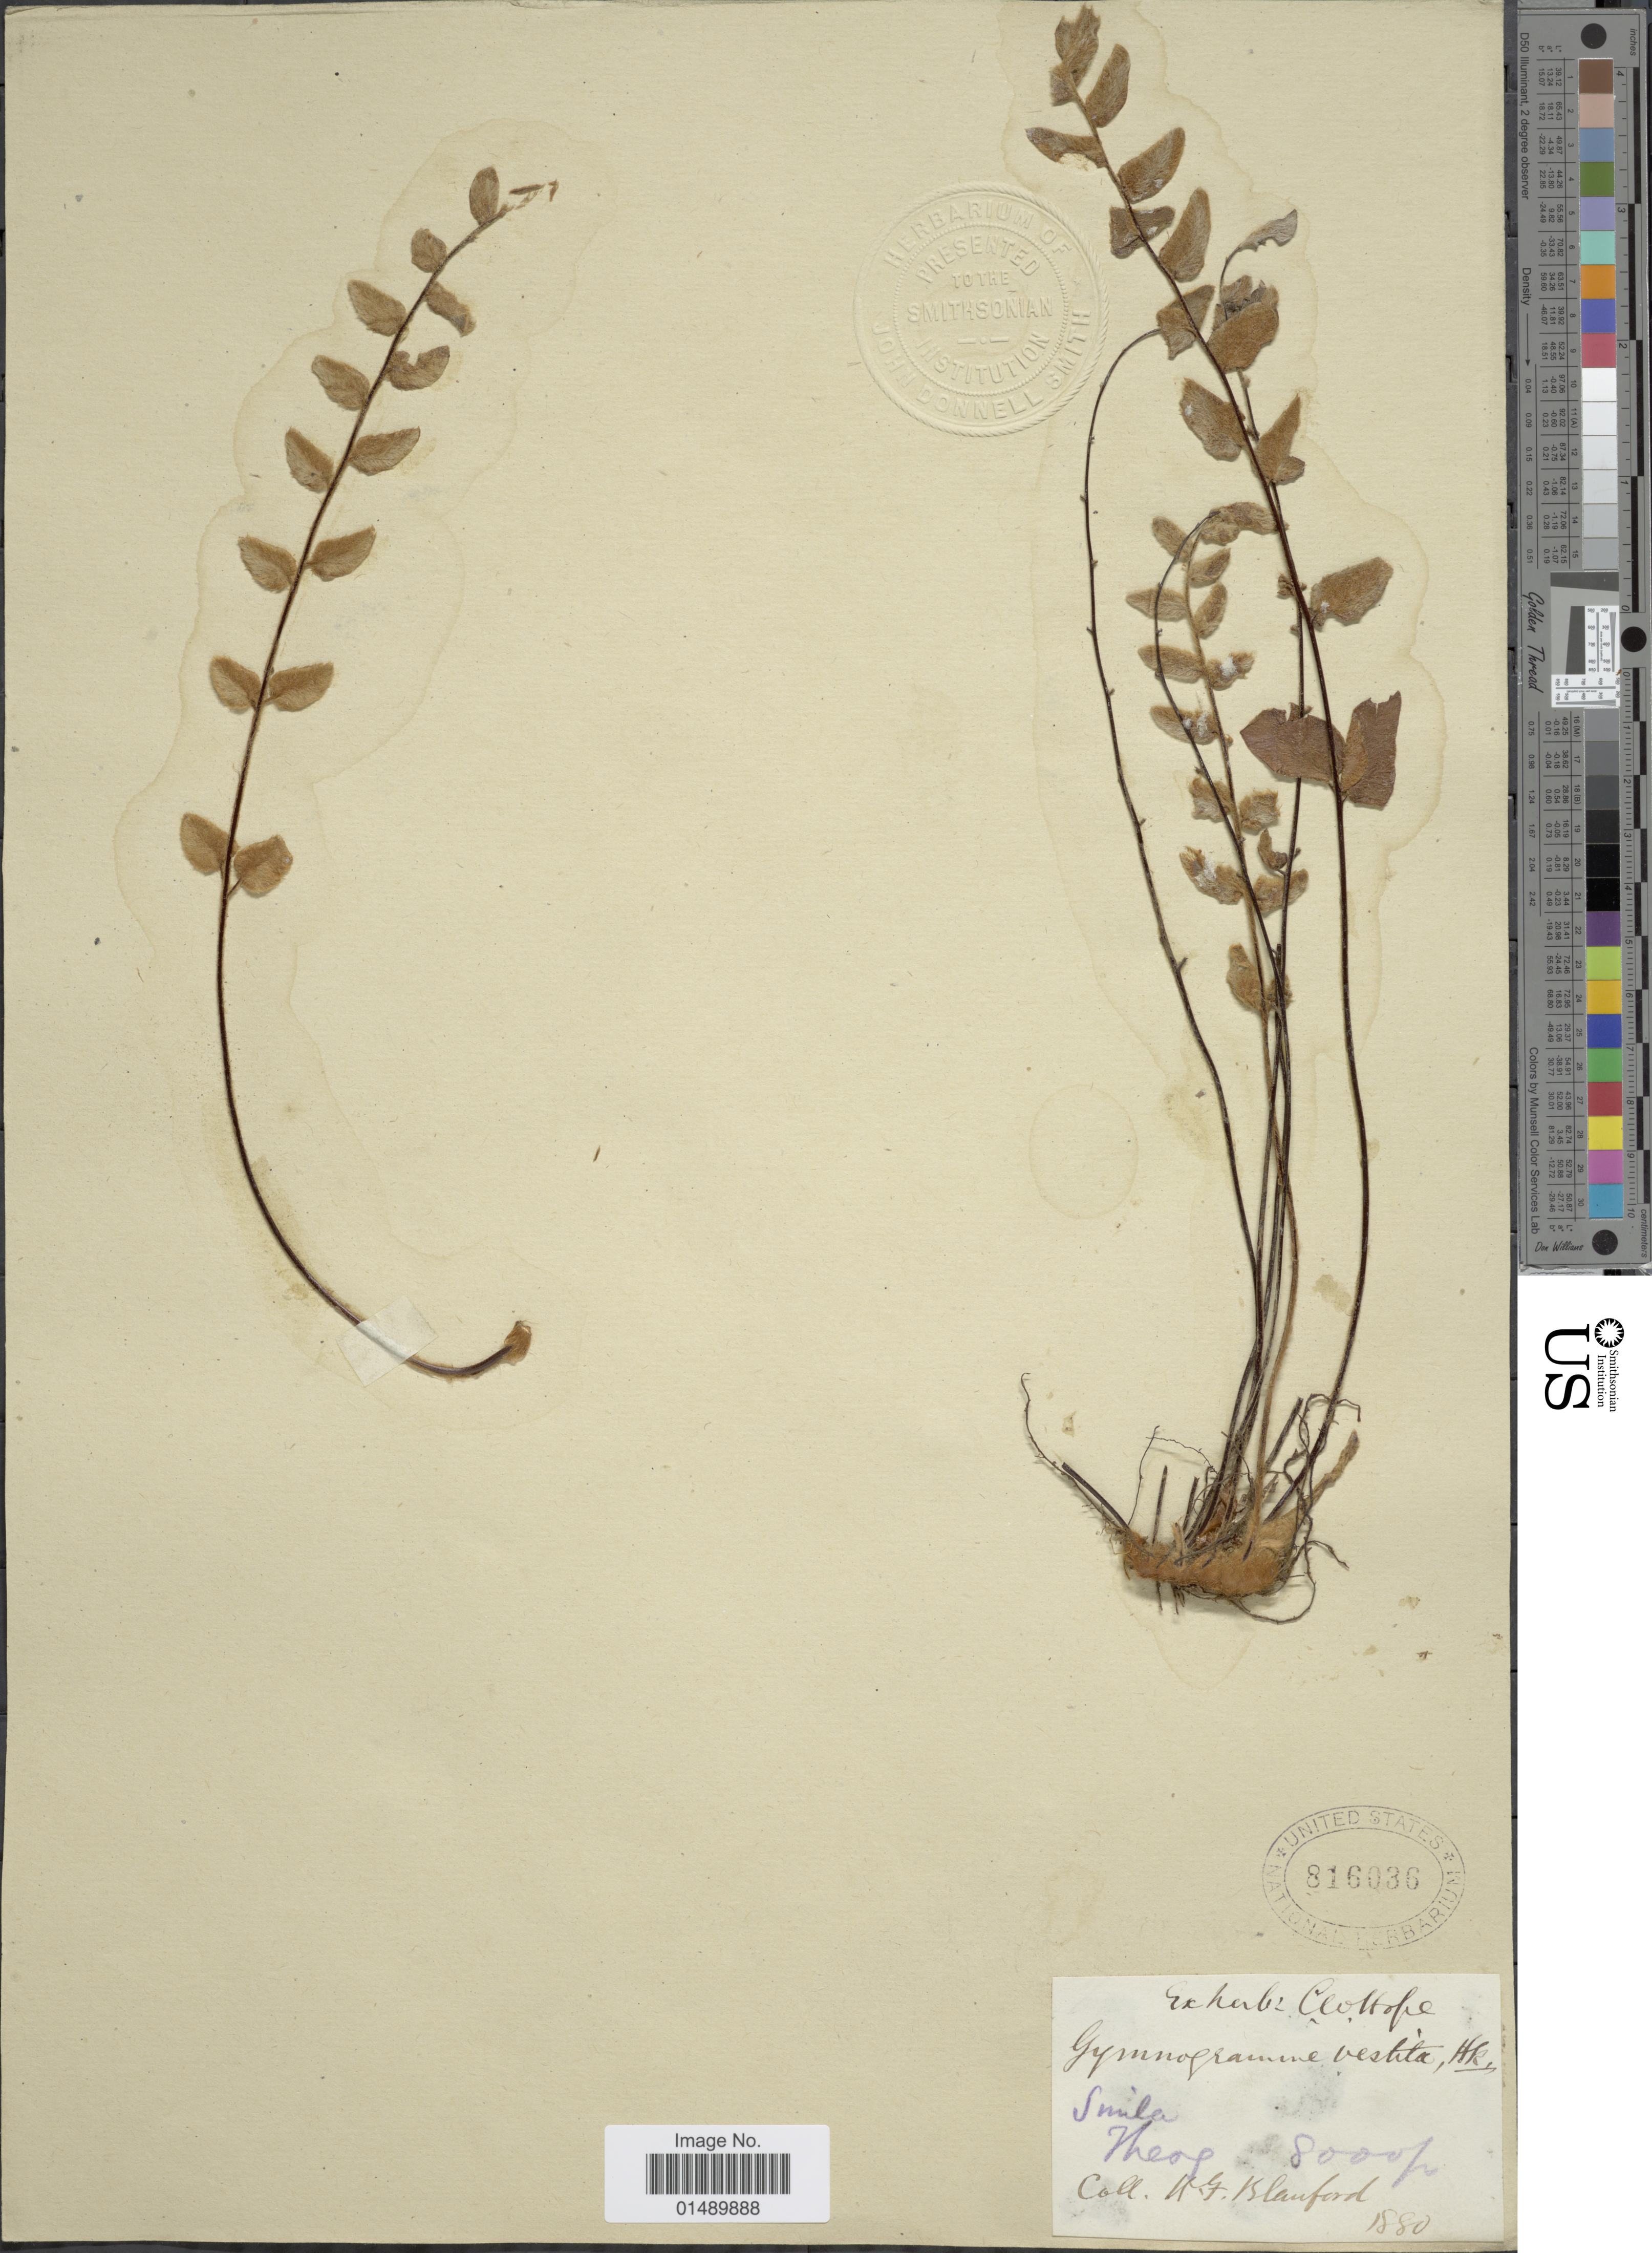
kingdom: Plantae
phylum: Tracheophyta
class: Polypodiopsida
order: Polypodiales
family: Pteridaceae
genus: Paragymnopteris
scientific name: Paragymnopteris vestita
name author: (Wall. ex C. Presl) K.H. Shing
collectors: H. Blanford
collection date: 1880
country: India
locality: Simla Theog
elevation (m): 2438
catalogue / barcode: US 816036